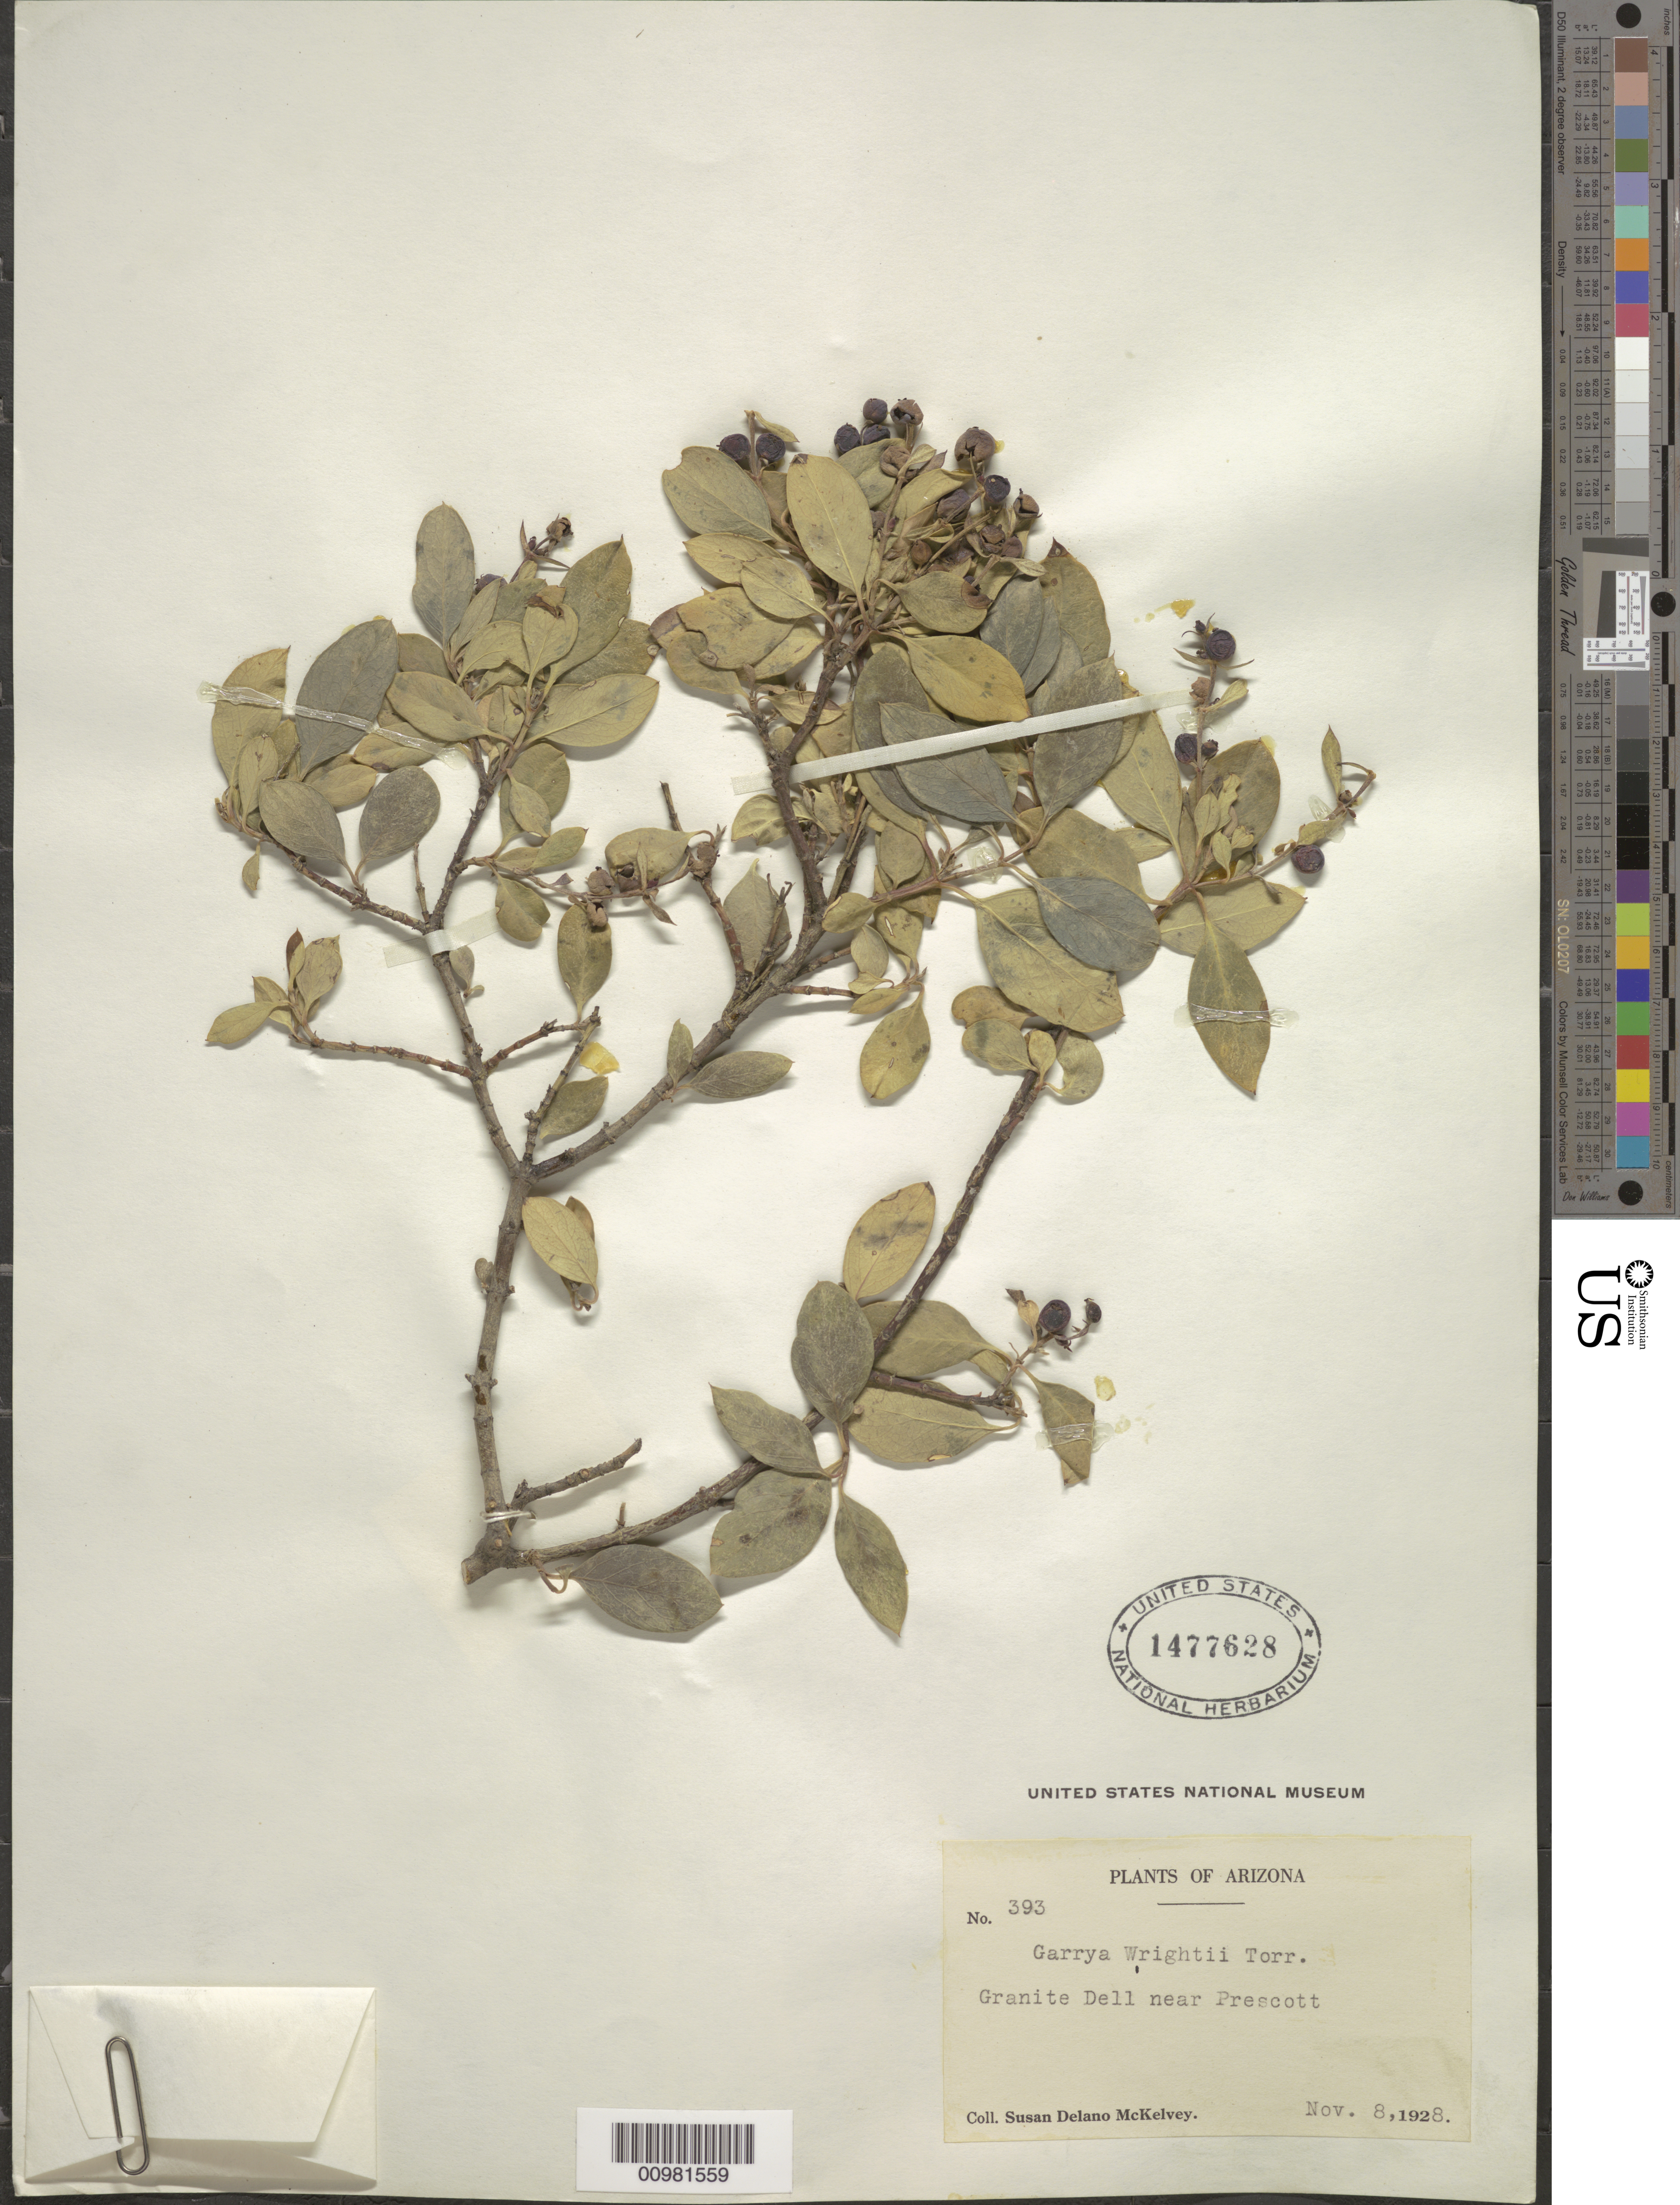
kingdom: Plantae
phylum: Tracheophyta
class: Magnoliopsida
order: Garryales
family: Garryaceae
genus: Garrya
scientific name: Garrya wrightii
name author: Torr.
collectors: S. A. McKelvey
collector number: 393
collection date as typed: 08 Nov 1928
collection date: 1928-11-08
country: United States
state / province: Arizona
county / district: Yavapai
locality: Granite Dell near Prescott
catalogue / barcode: US 1477628